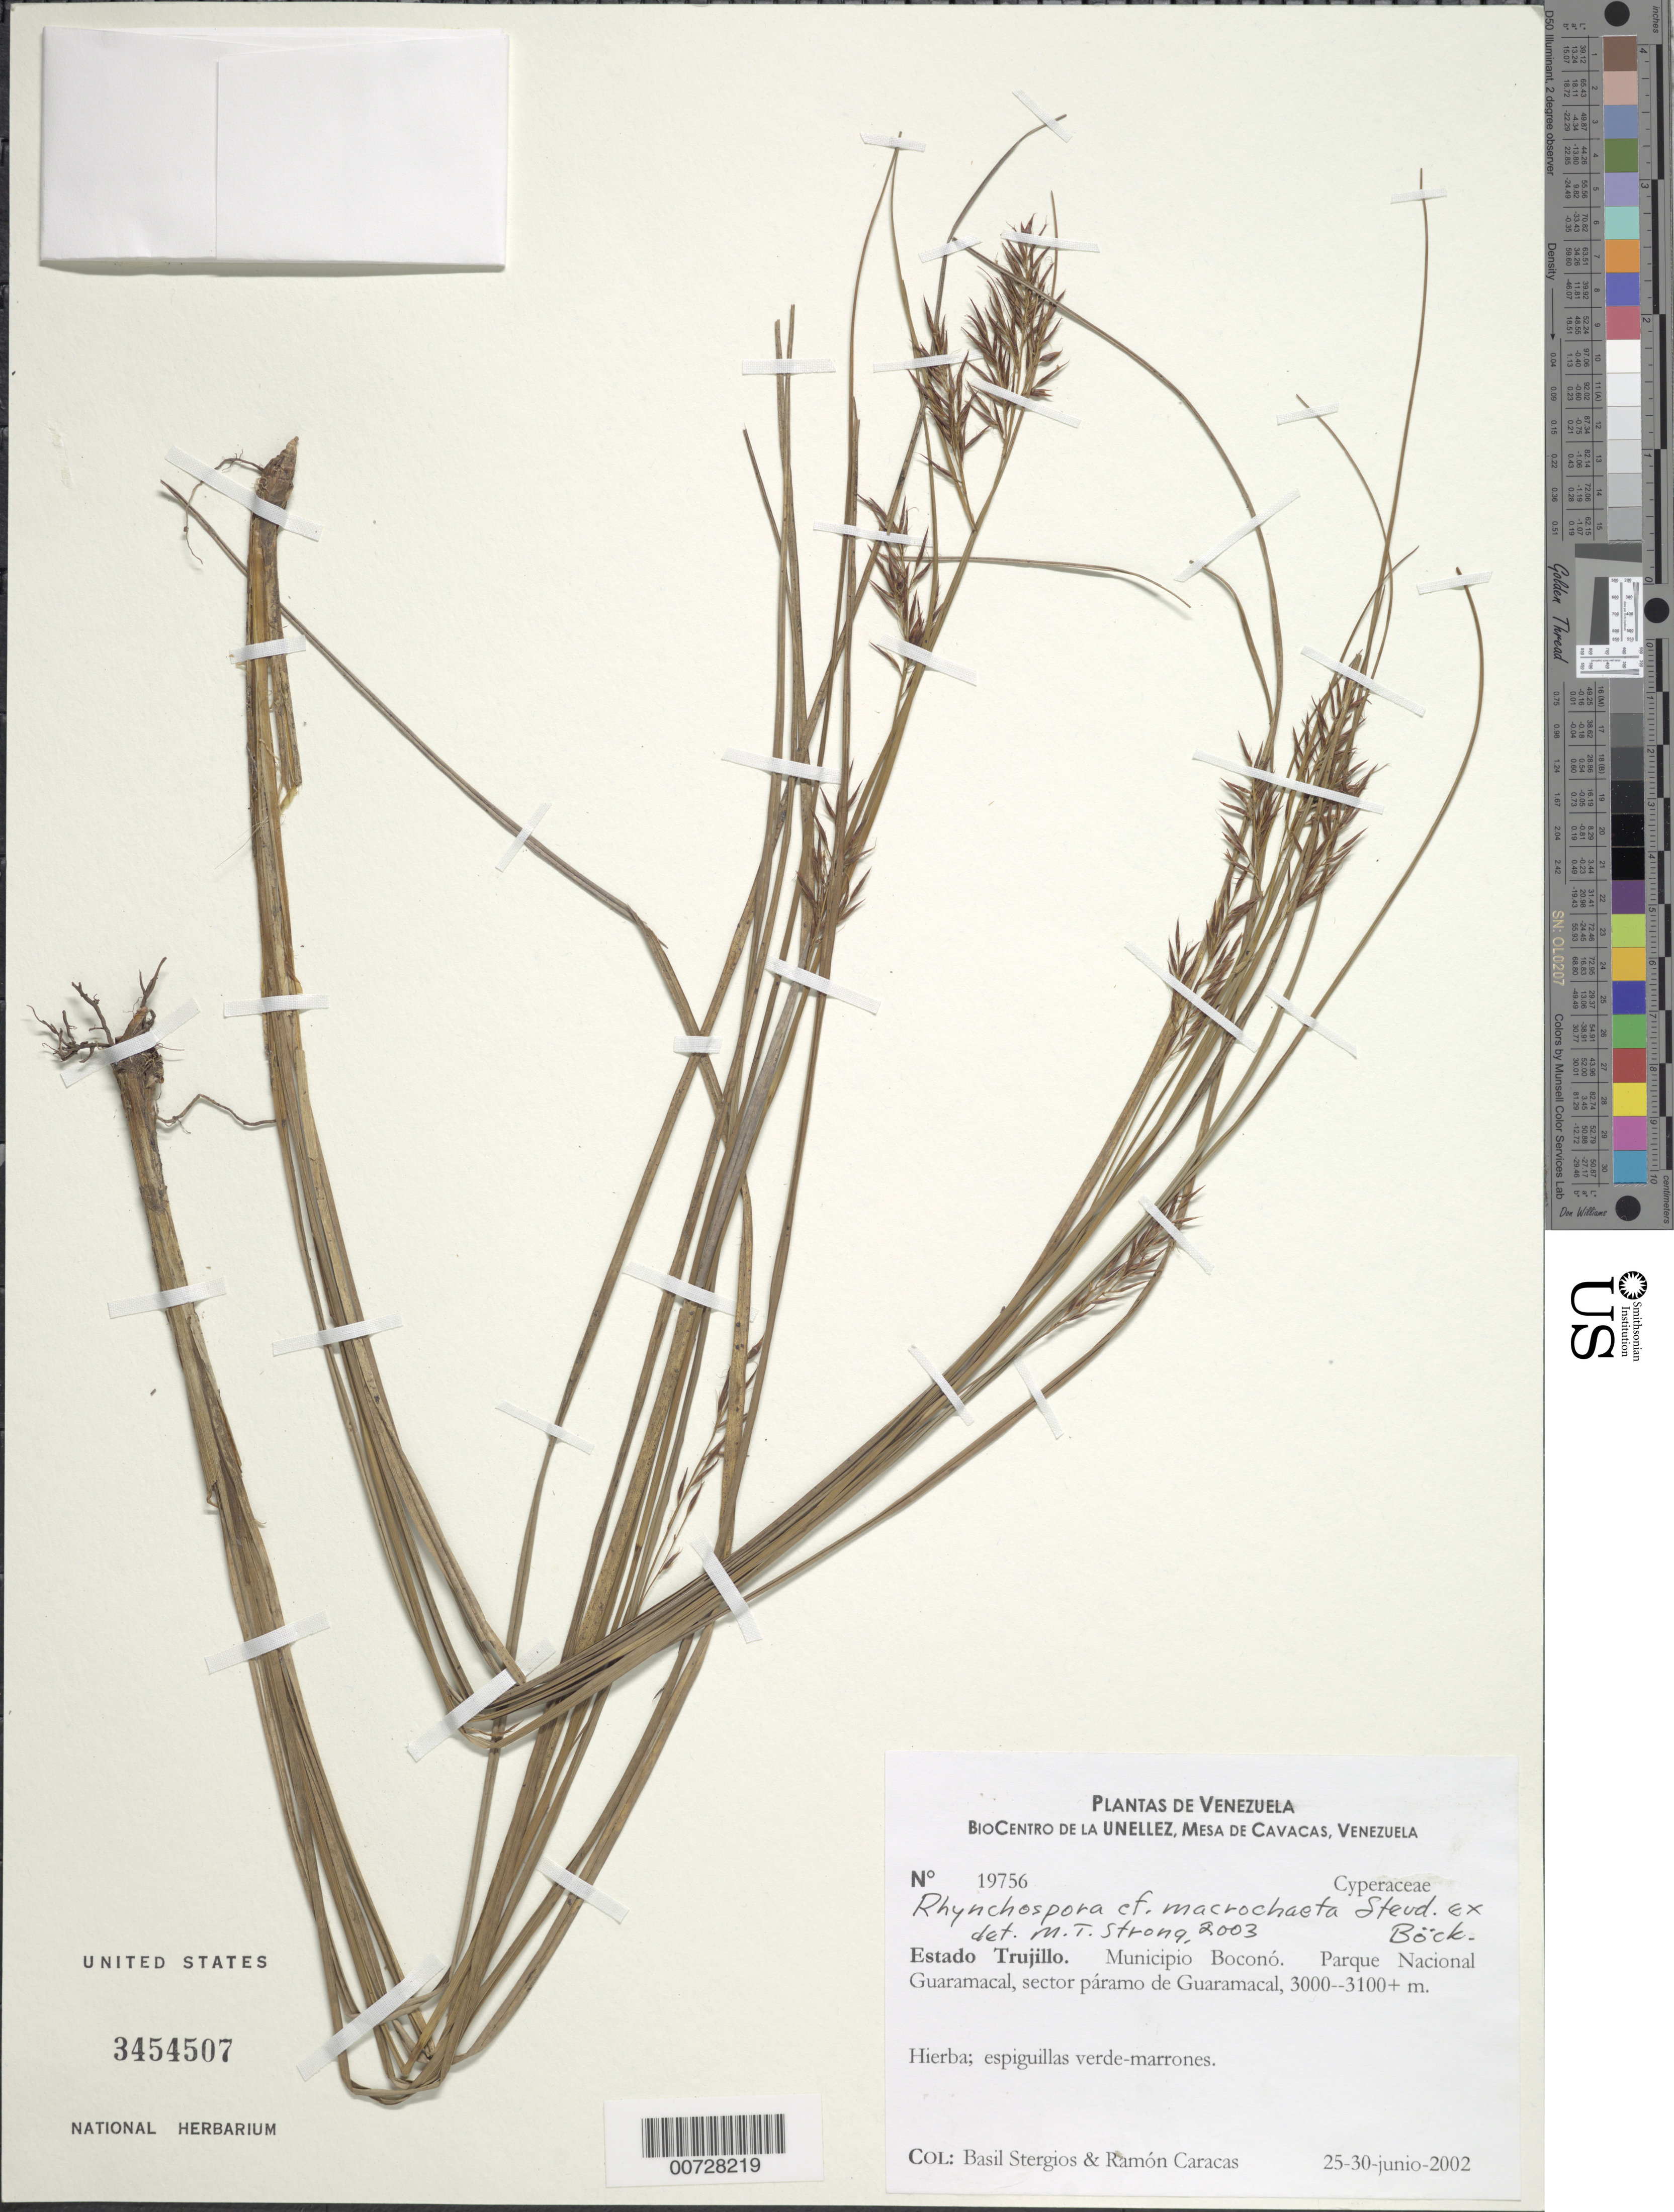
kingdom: Plantae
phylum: Tracheophyta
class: Liliopsida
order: Poales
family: Cyperaceae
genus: Rhynchospora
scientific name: Rhynchospora guaramacalensis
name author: M.T. Strong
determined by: Strong, M. T., (US), Smithsonian Institution - National Museum of Natural History (UNITED STATES)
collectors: B. G. Stergios & R. Caracas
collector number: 19756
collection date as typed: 25 Jun 2002 to 30 Jun 2002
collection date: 2002-06-25/2002-06-30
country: Venezuela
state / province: Trujillo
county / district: Boconó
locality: Parque Nacional Guaramacal, páramo de Guaramacal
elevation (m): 3000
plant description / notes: MICH, PORT, US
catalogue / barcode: US 3454507